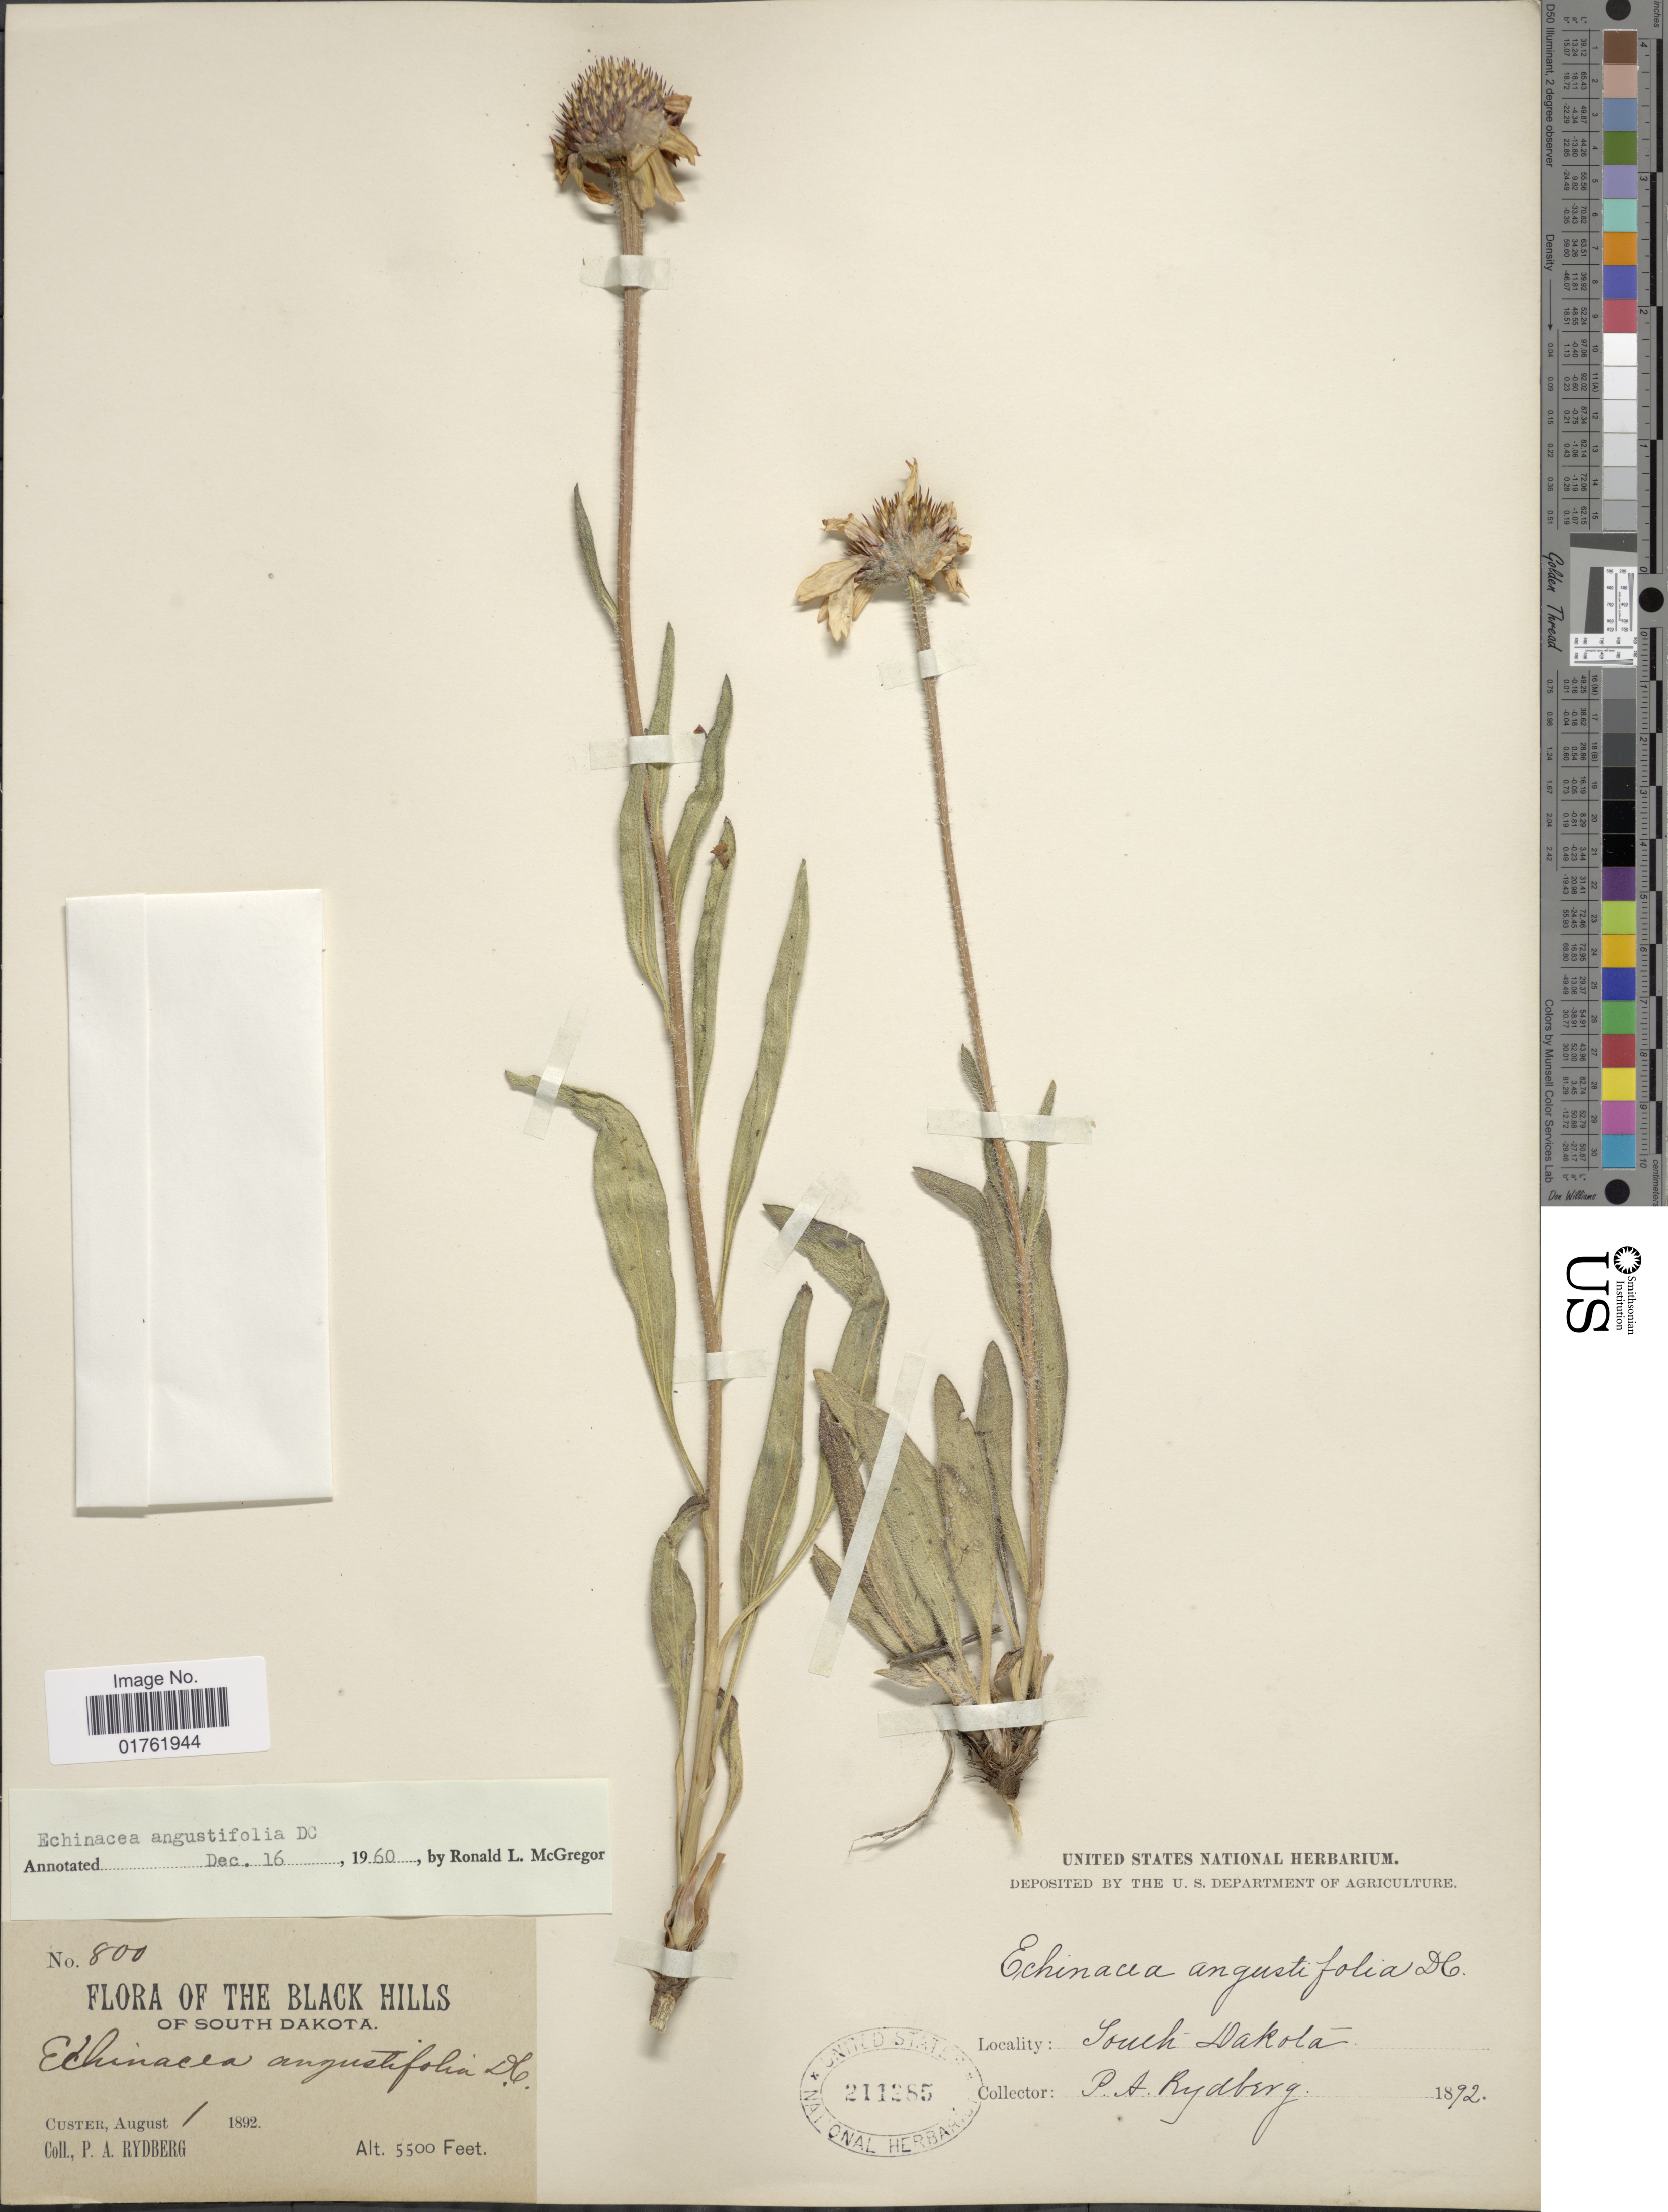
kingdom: Plantae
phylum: Tracheophyta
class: Magnoliopsida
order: Asterales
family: Asteraceae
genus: Echinacea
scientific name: Echinacea angustifolia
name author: DC.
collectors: P. A. Rydberg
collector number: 800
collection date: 1892-08-01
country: United States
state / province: South Dakota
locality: The Black hills of South Dakota, Custer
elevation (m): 1676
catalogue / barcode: US 211285